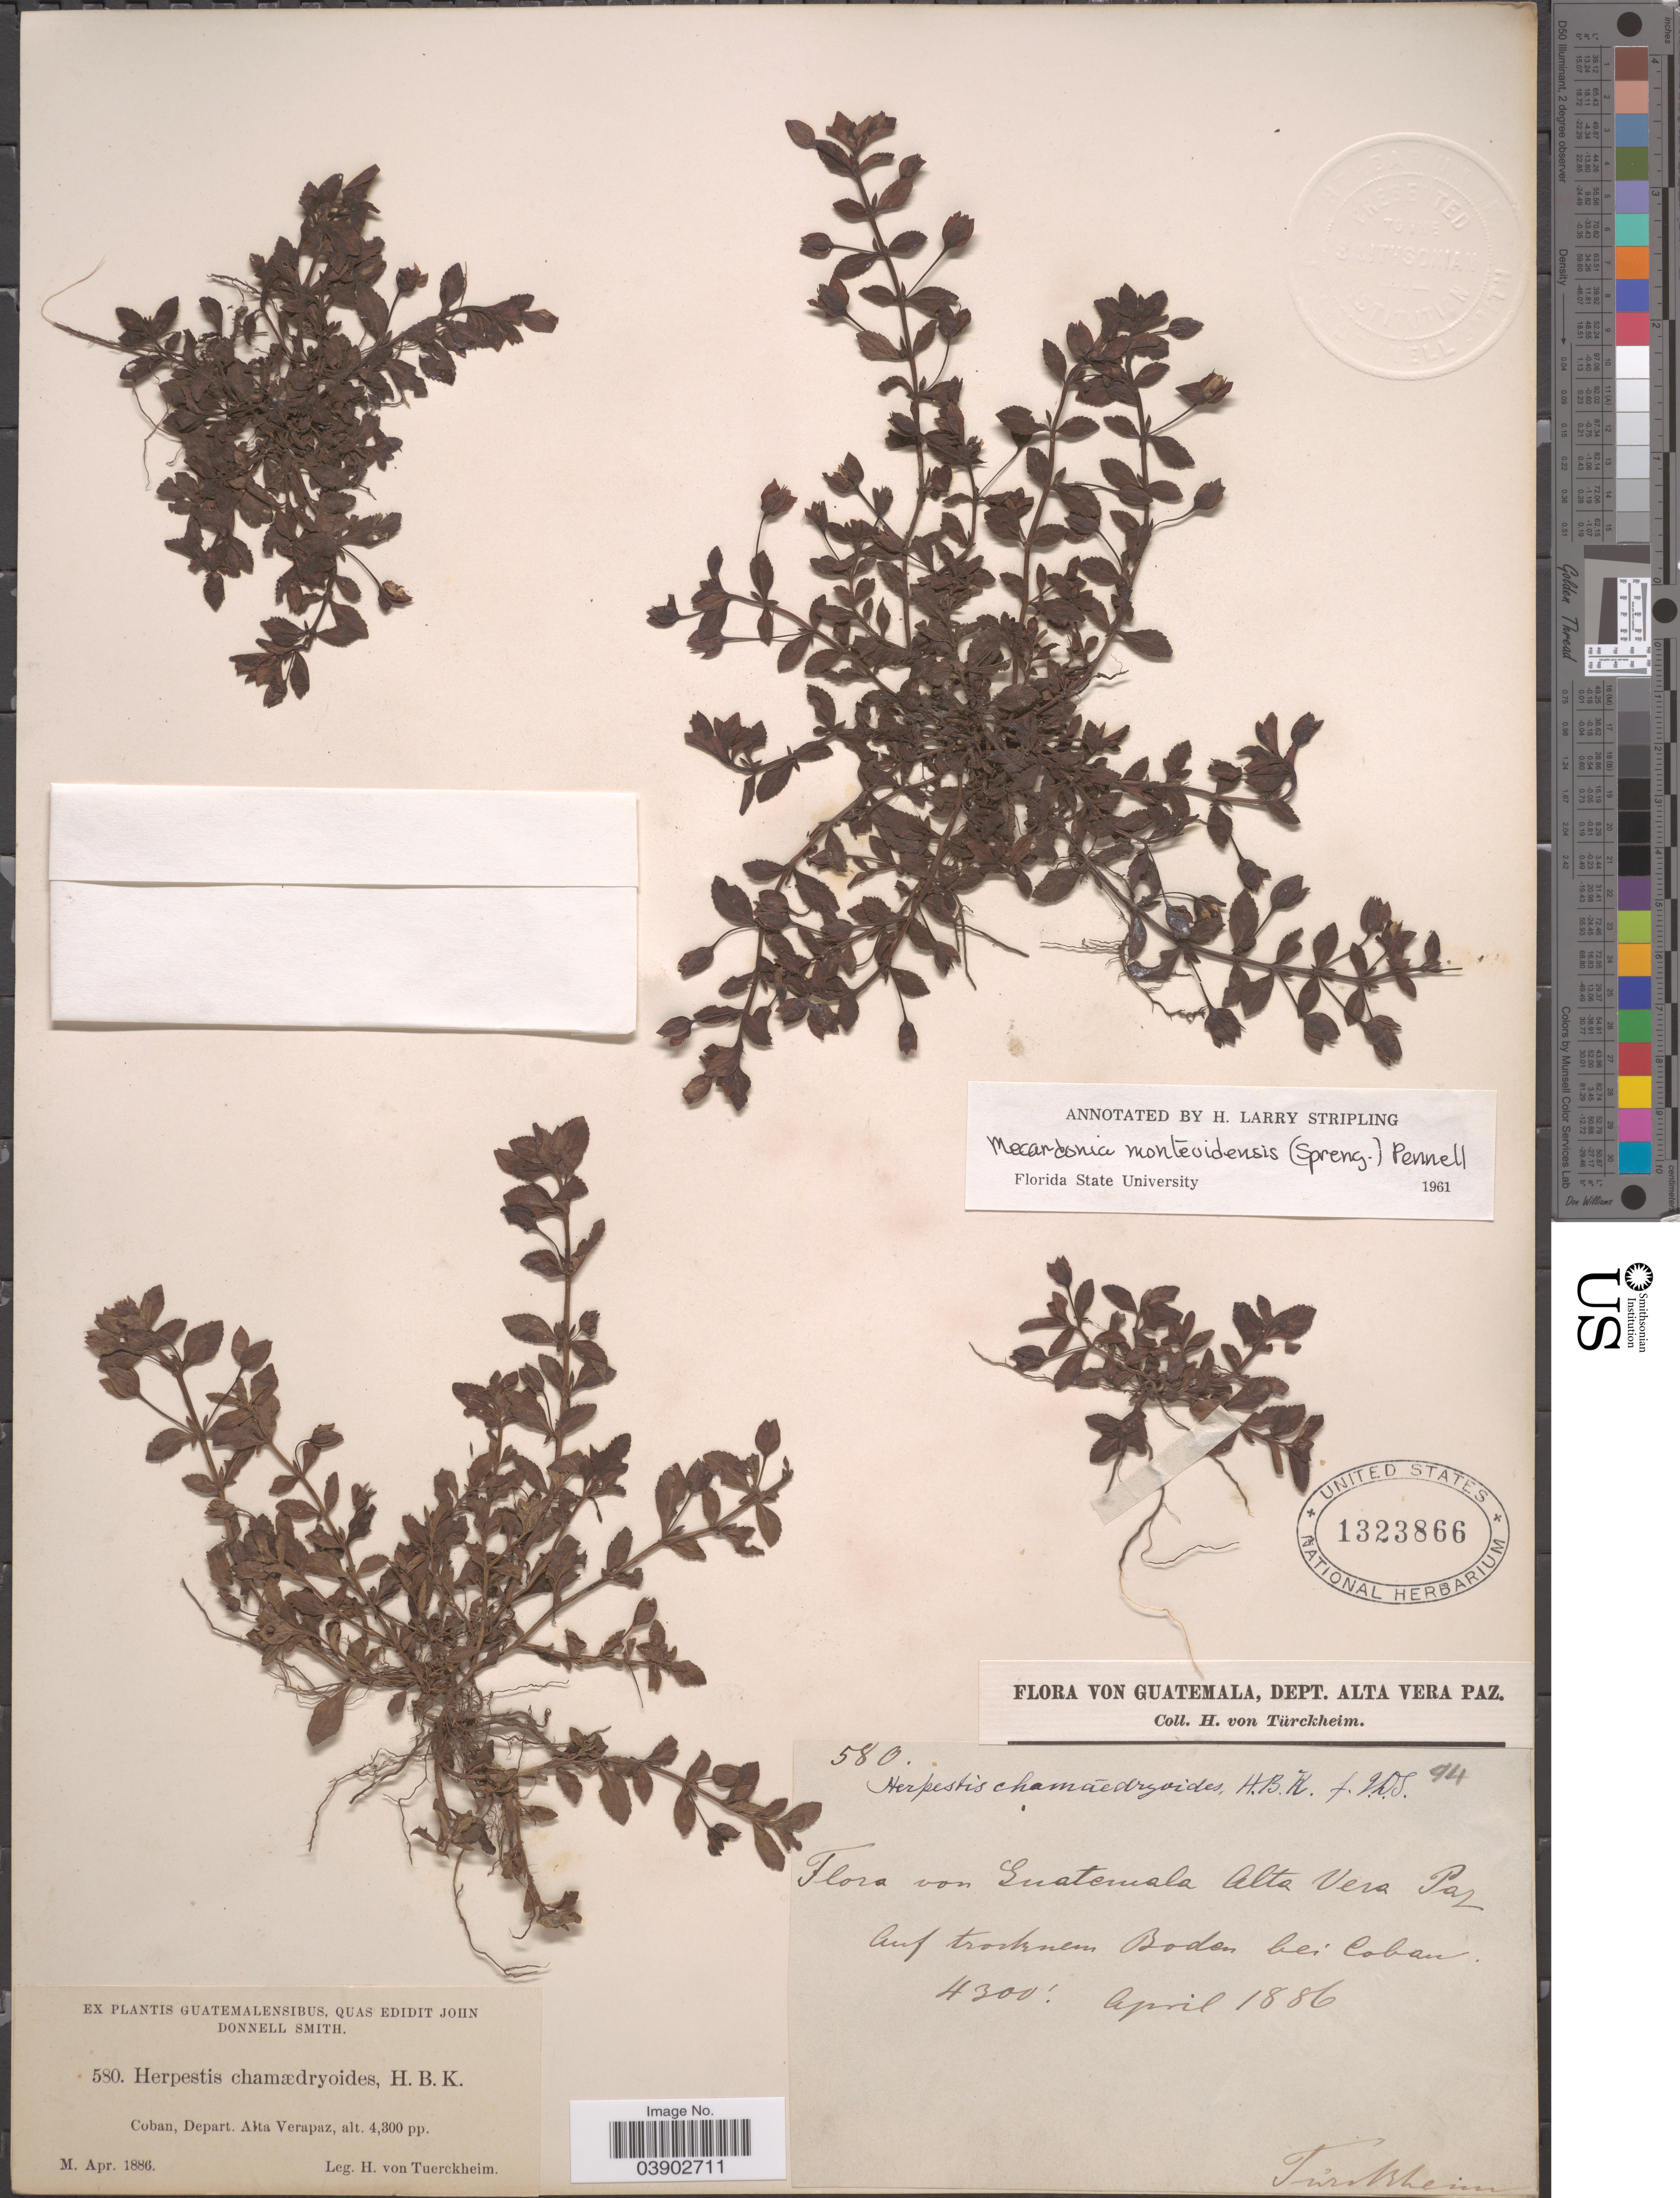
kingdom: Plantae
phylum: Tracheophyta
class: Magnoliopsida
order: Lamiales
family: Plantaginaceae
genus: Mecardonia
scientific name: Mecardonia procumbens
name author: (Mill.) Small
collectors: H. von Türckheim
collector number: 580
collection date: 1886-04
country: Guatemala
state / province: Alta Verapaz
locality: Coban, Depart. Alta Verapaz. Auf trocknem Boden bei Coban.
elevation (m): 1311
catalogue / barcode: US 1323866